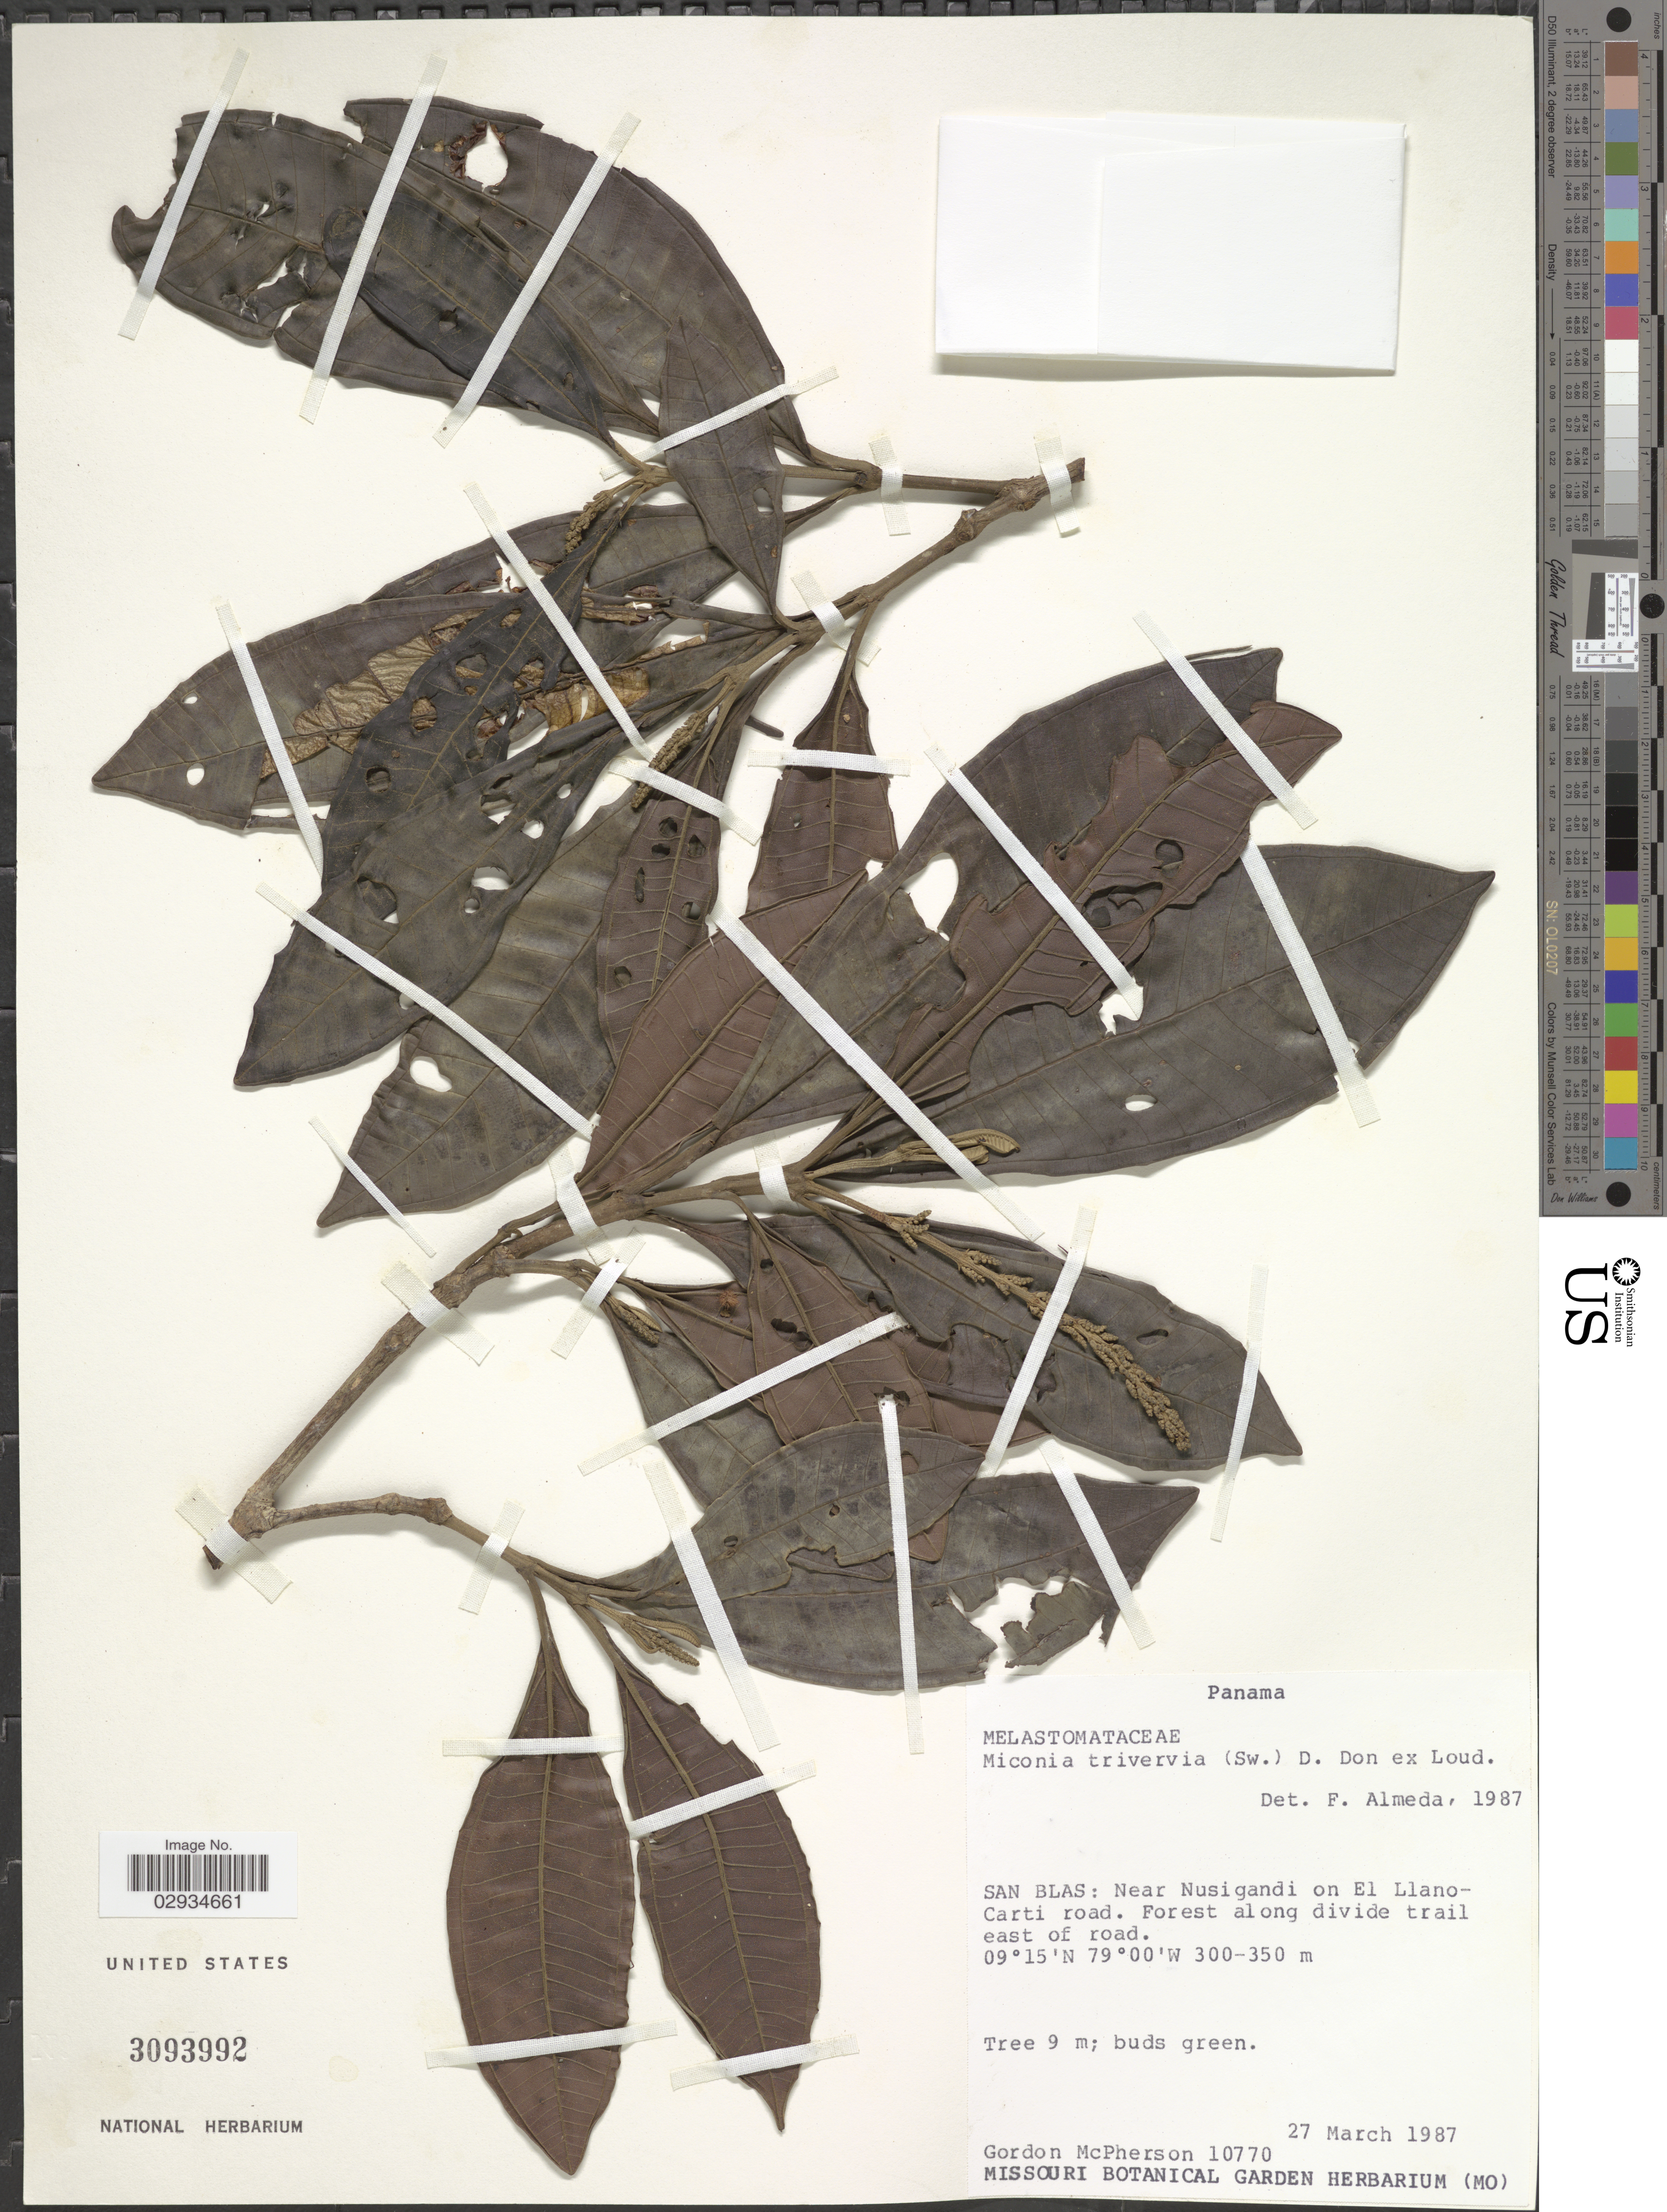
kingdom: Plantae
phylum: Tracheophyta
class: Magnoliopsida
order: Myrtales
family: Melastomataceae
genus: Miconia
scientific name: Miconia trinervia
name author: (Sw.) D. Don ex Loudon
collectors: G. D. McPherson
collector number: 10770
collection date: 1987-03-27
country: Panama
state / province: Kuna Yala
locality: San Blas: Near Nusigandi on El Llano-Carti road. Forest along divide trail east of road.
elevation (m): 300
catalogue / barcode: US 3093992